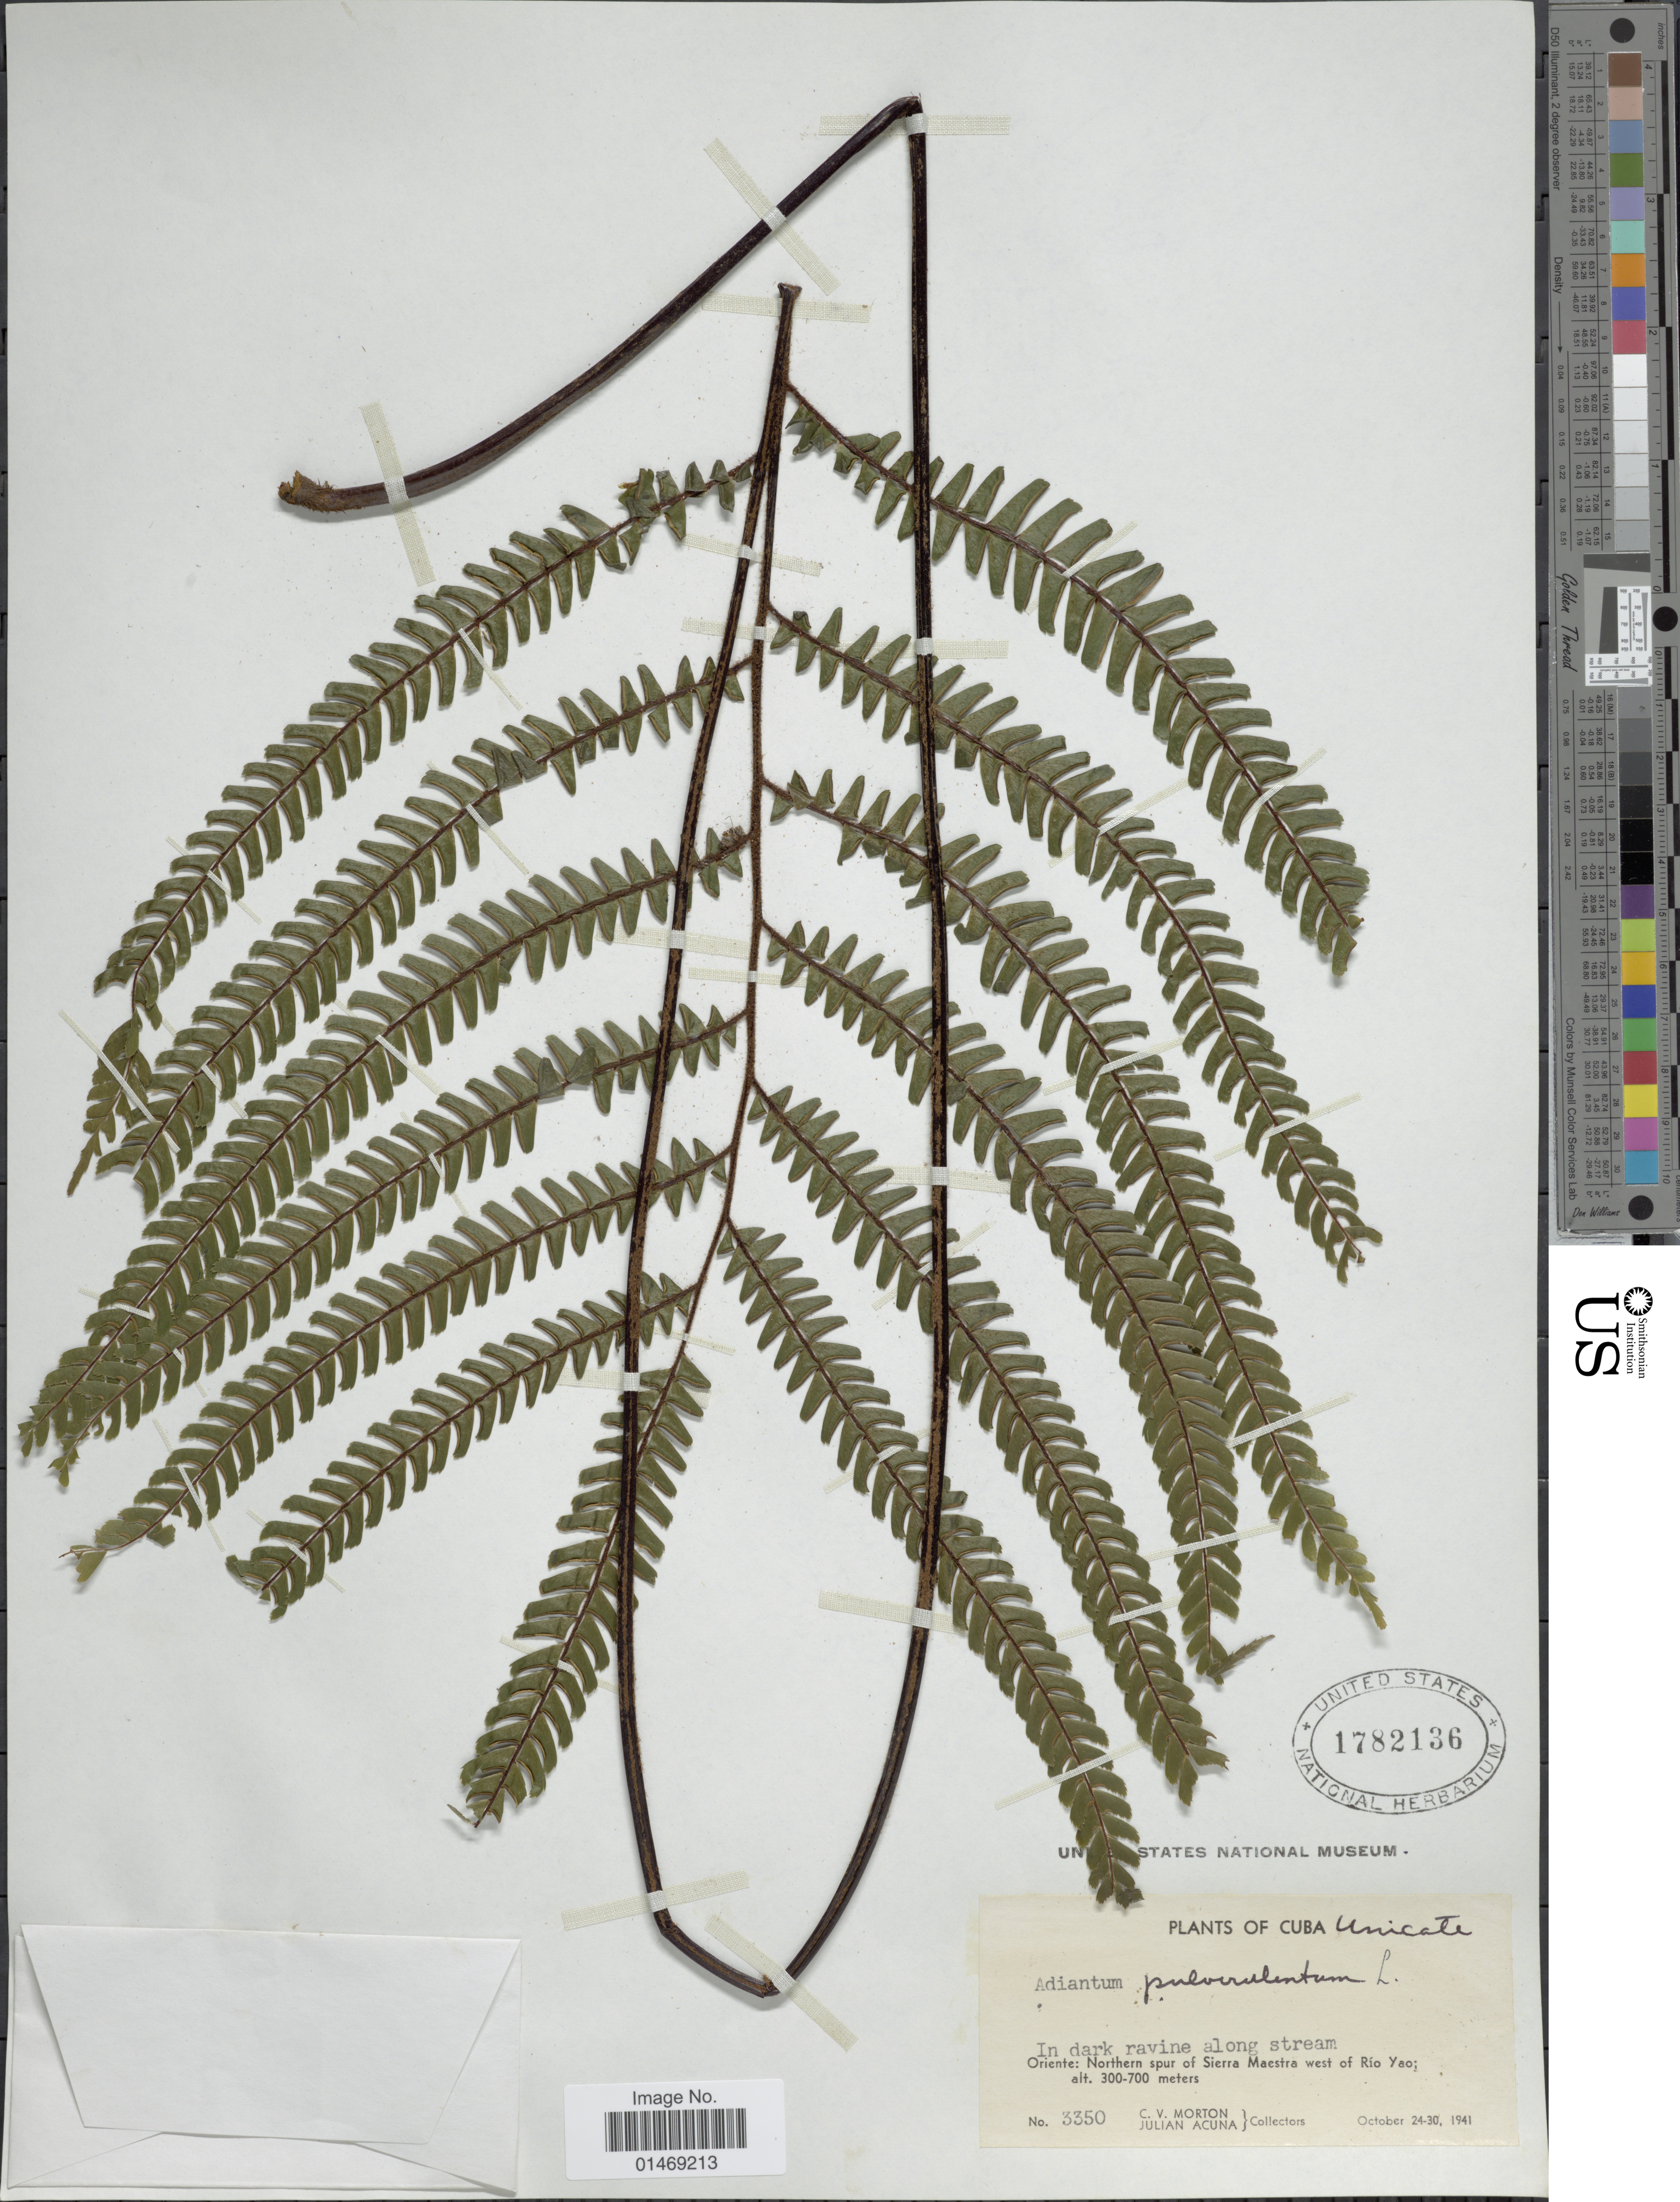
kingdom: Plantae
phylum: Tracheophyta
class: Polypodiopsida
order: Polypodiales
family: Pteridaceae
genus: Adiantum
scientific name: Adiantum pulverulentum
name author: L.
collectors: C. V. Morton & J. B. Acuña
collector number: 3350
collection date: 1941-10-24/1941-10-30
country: Cuba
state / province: Oriente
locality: In dark ravine along stream, Northern spur of Sierra Maestra west of Rio Yao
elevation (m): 300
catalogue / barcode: US 1782136